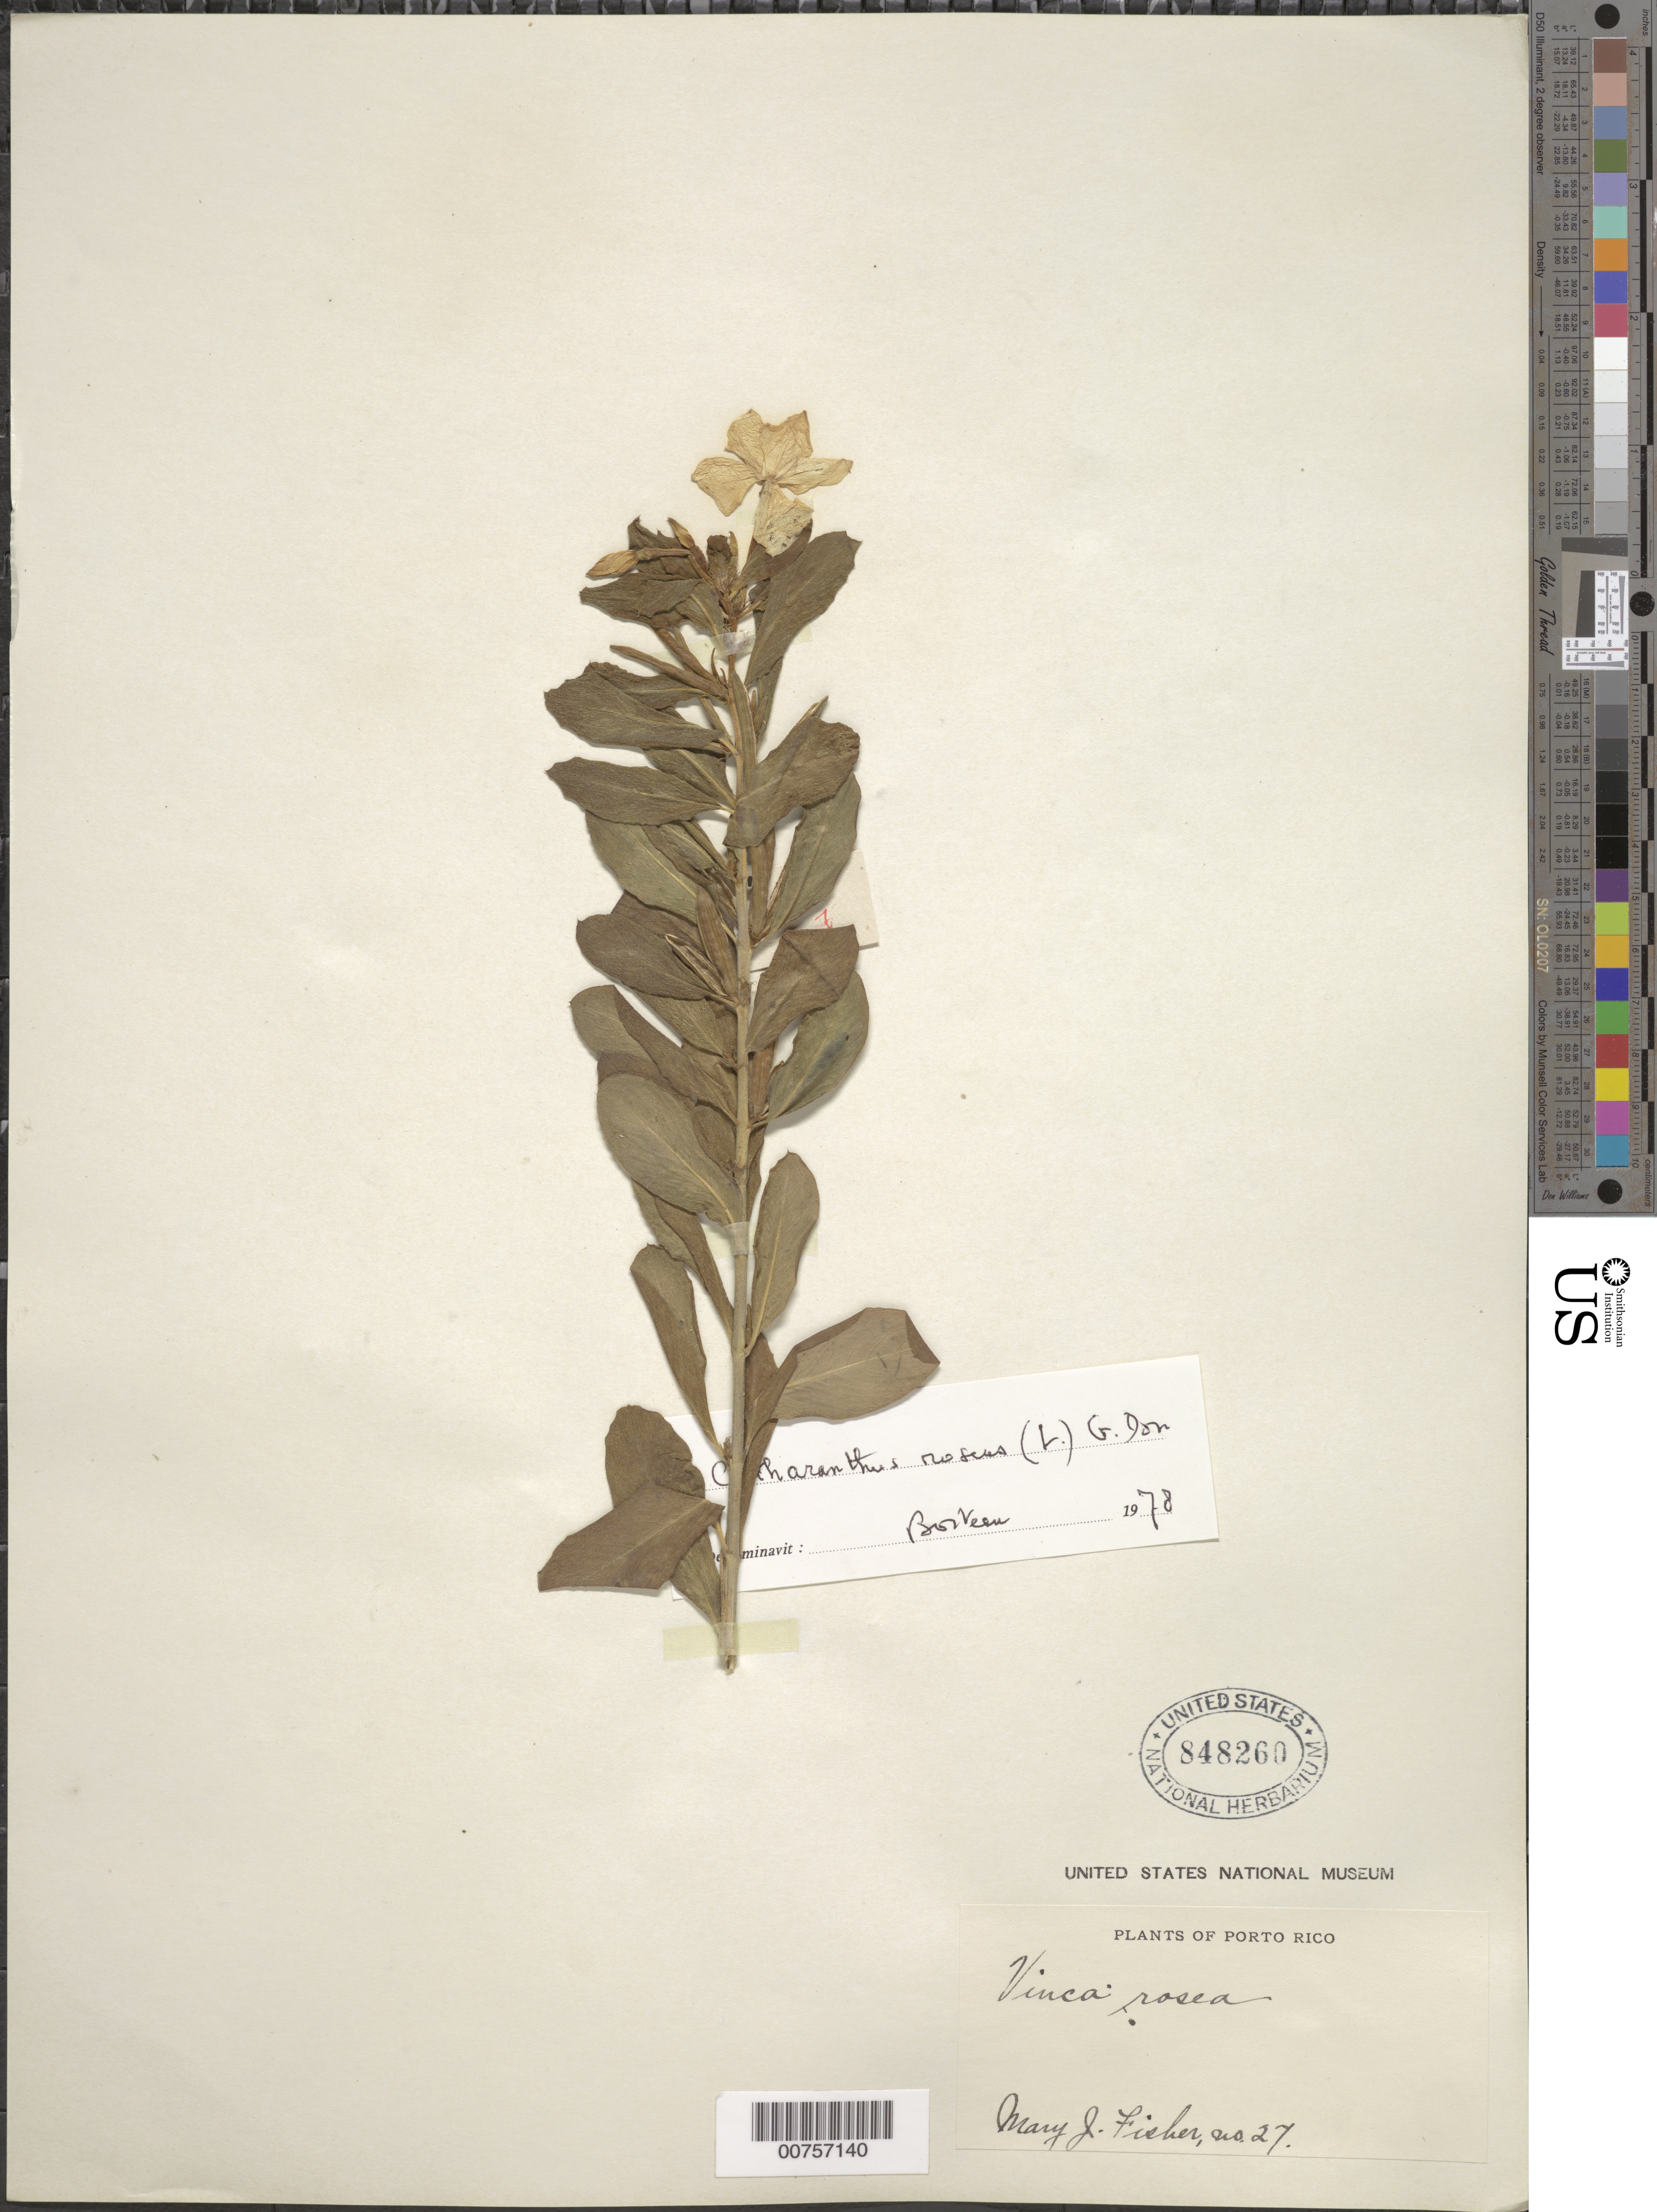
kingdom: Plantae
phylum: Tracheophyta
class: Magnoliopsida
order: Gentianales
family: Apocynaceae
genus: Catharanthus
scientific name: Catharanthus roseus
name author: (L.) G. Don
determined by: Boitreau, --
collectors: M. J. Fisher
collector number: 27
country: Puerto Rico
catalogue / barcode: US 848260